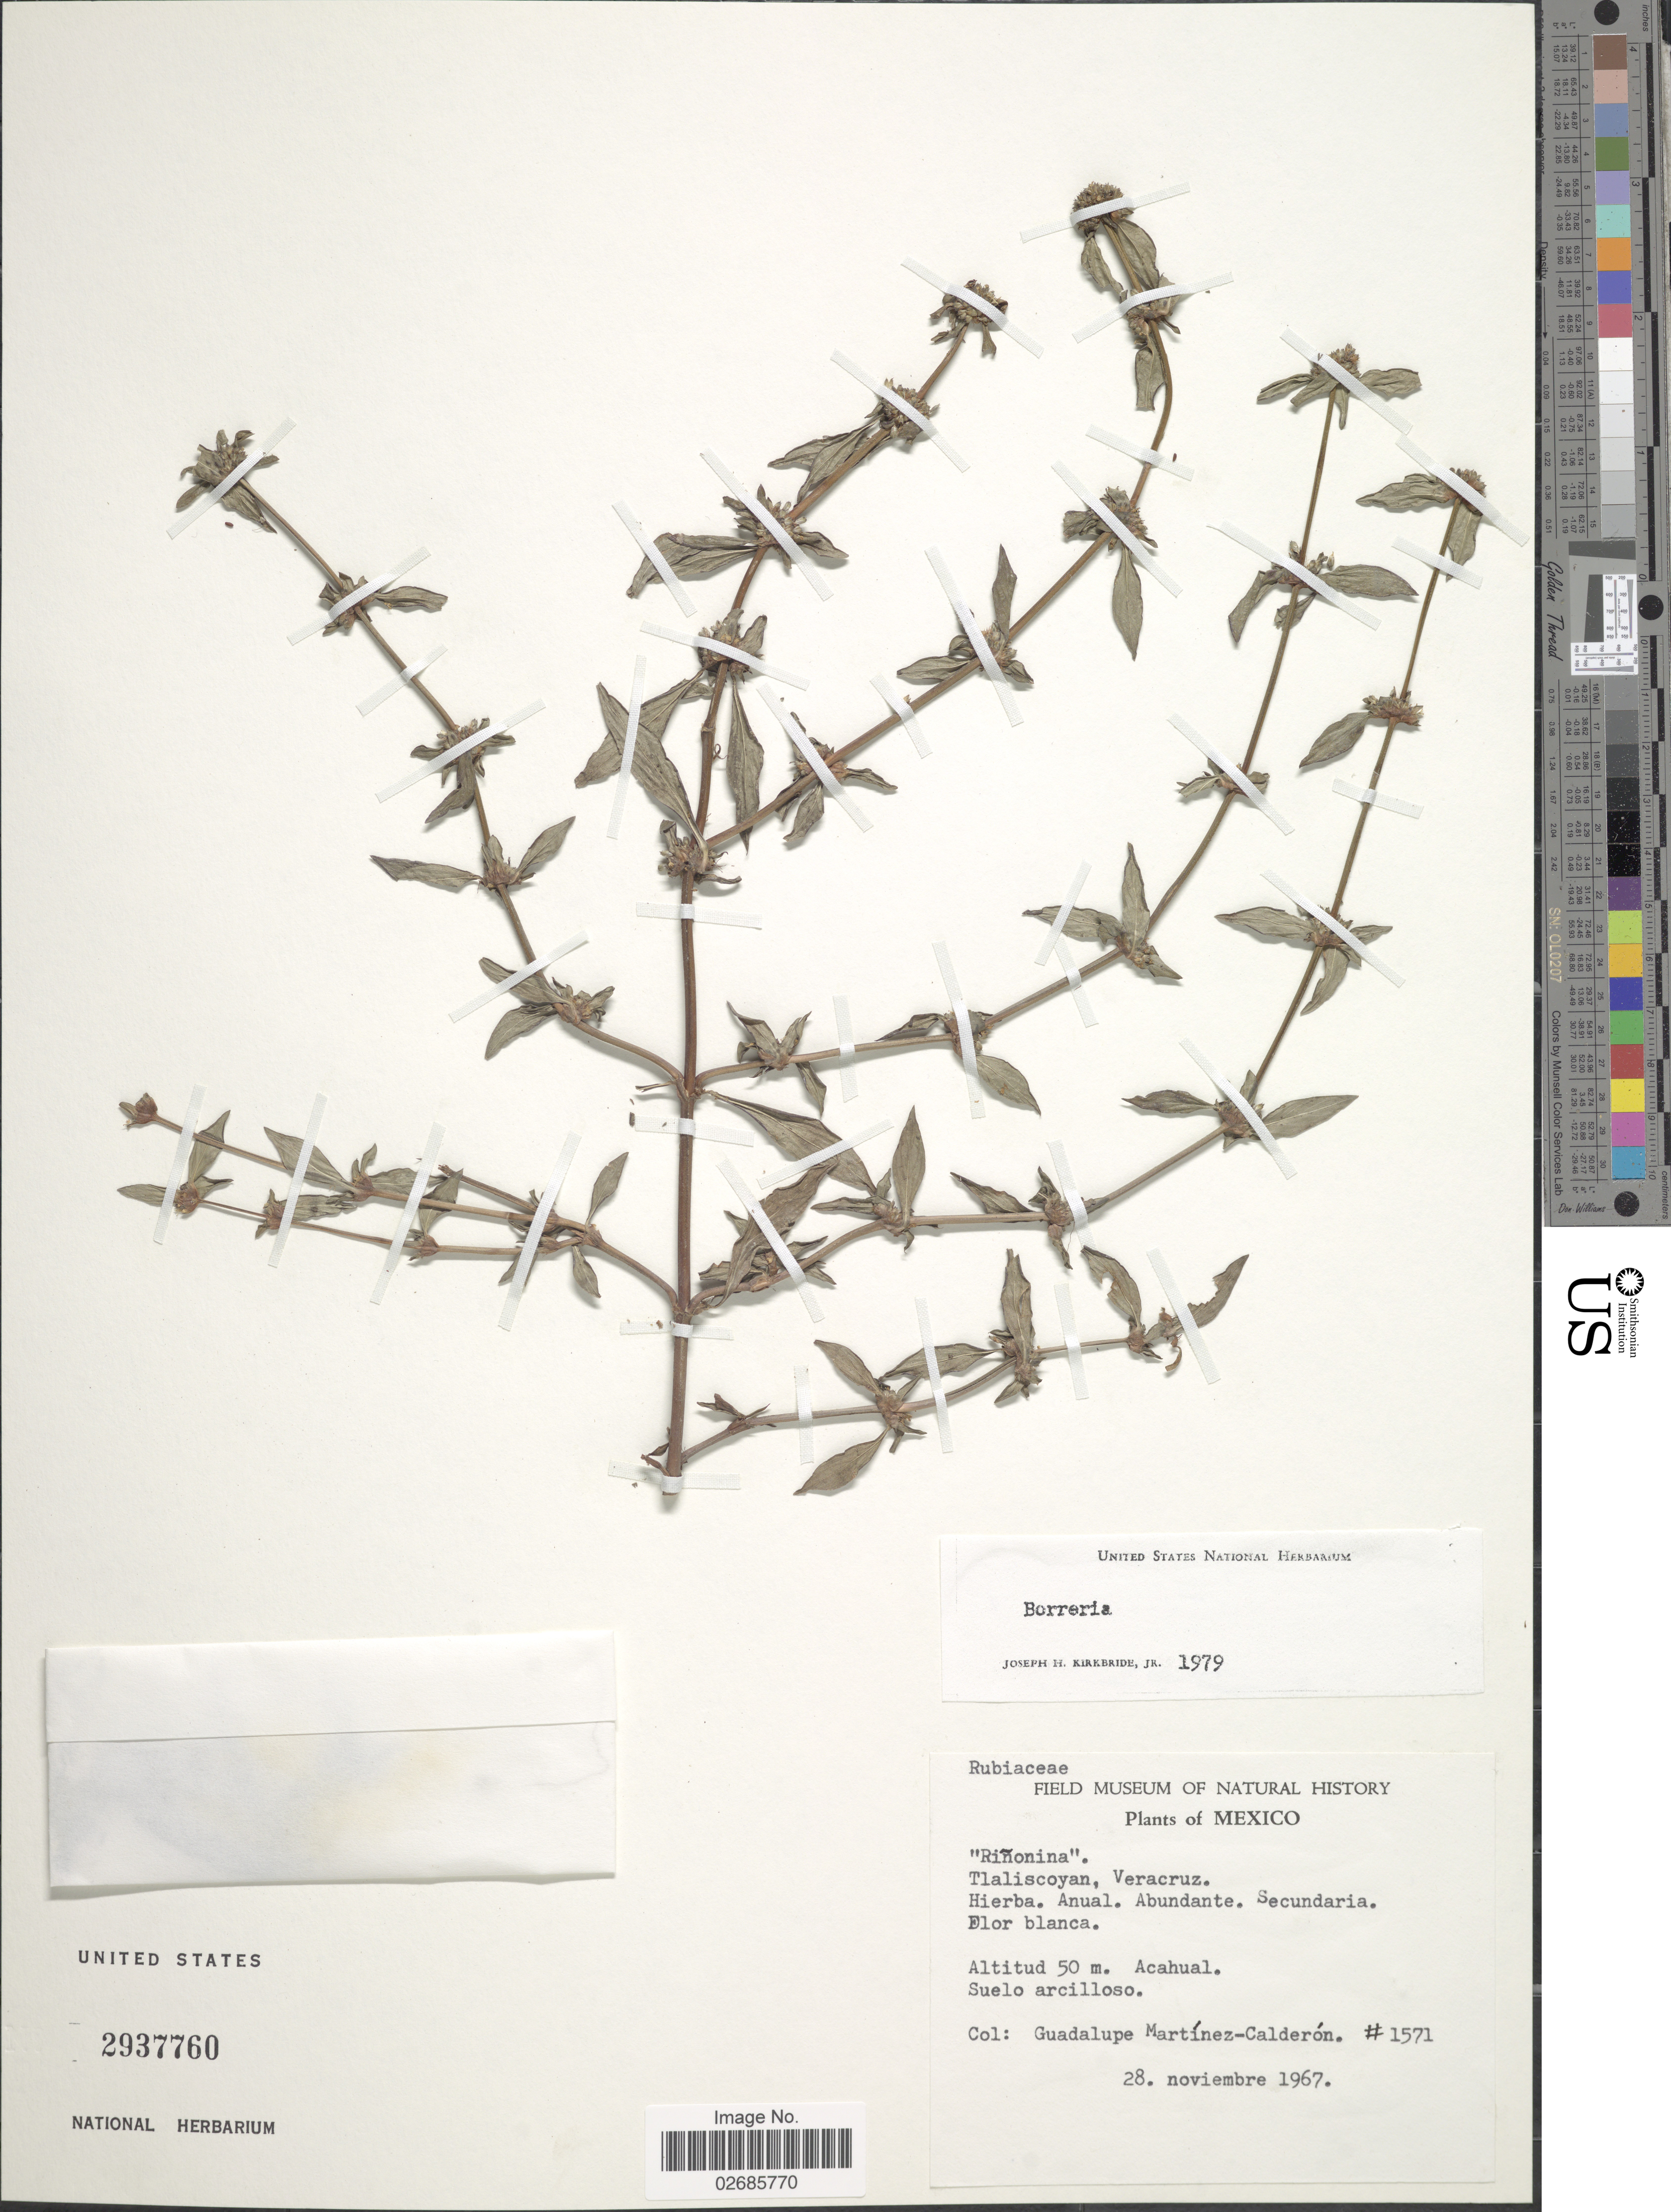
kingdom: Plantae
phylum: Tracheophyta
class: Magnoliopsida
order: Gentianales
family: Rubiaceae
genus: Borreria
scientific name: Borreria sp.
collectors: G. Martinez-C.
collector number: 1571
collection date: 1967-11-28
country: Mexico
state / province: Veracruz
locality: Tlaliscoyan, Veracruz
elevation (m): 50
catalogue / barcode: US 2937760